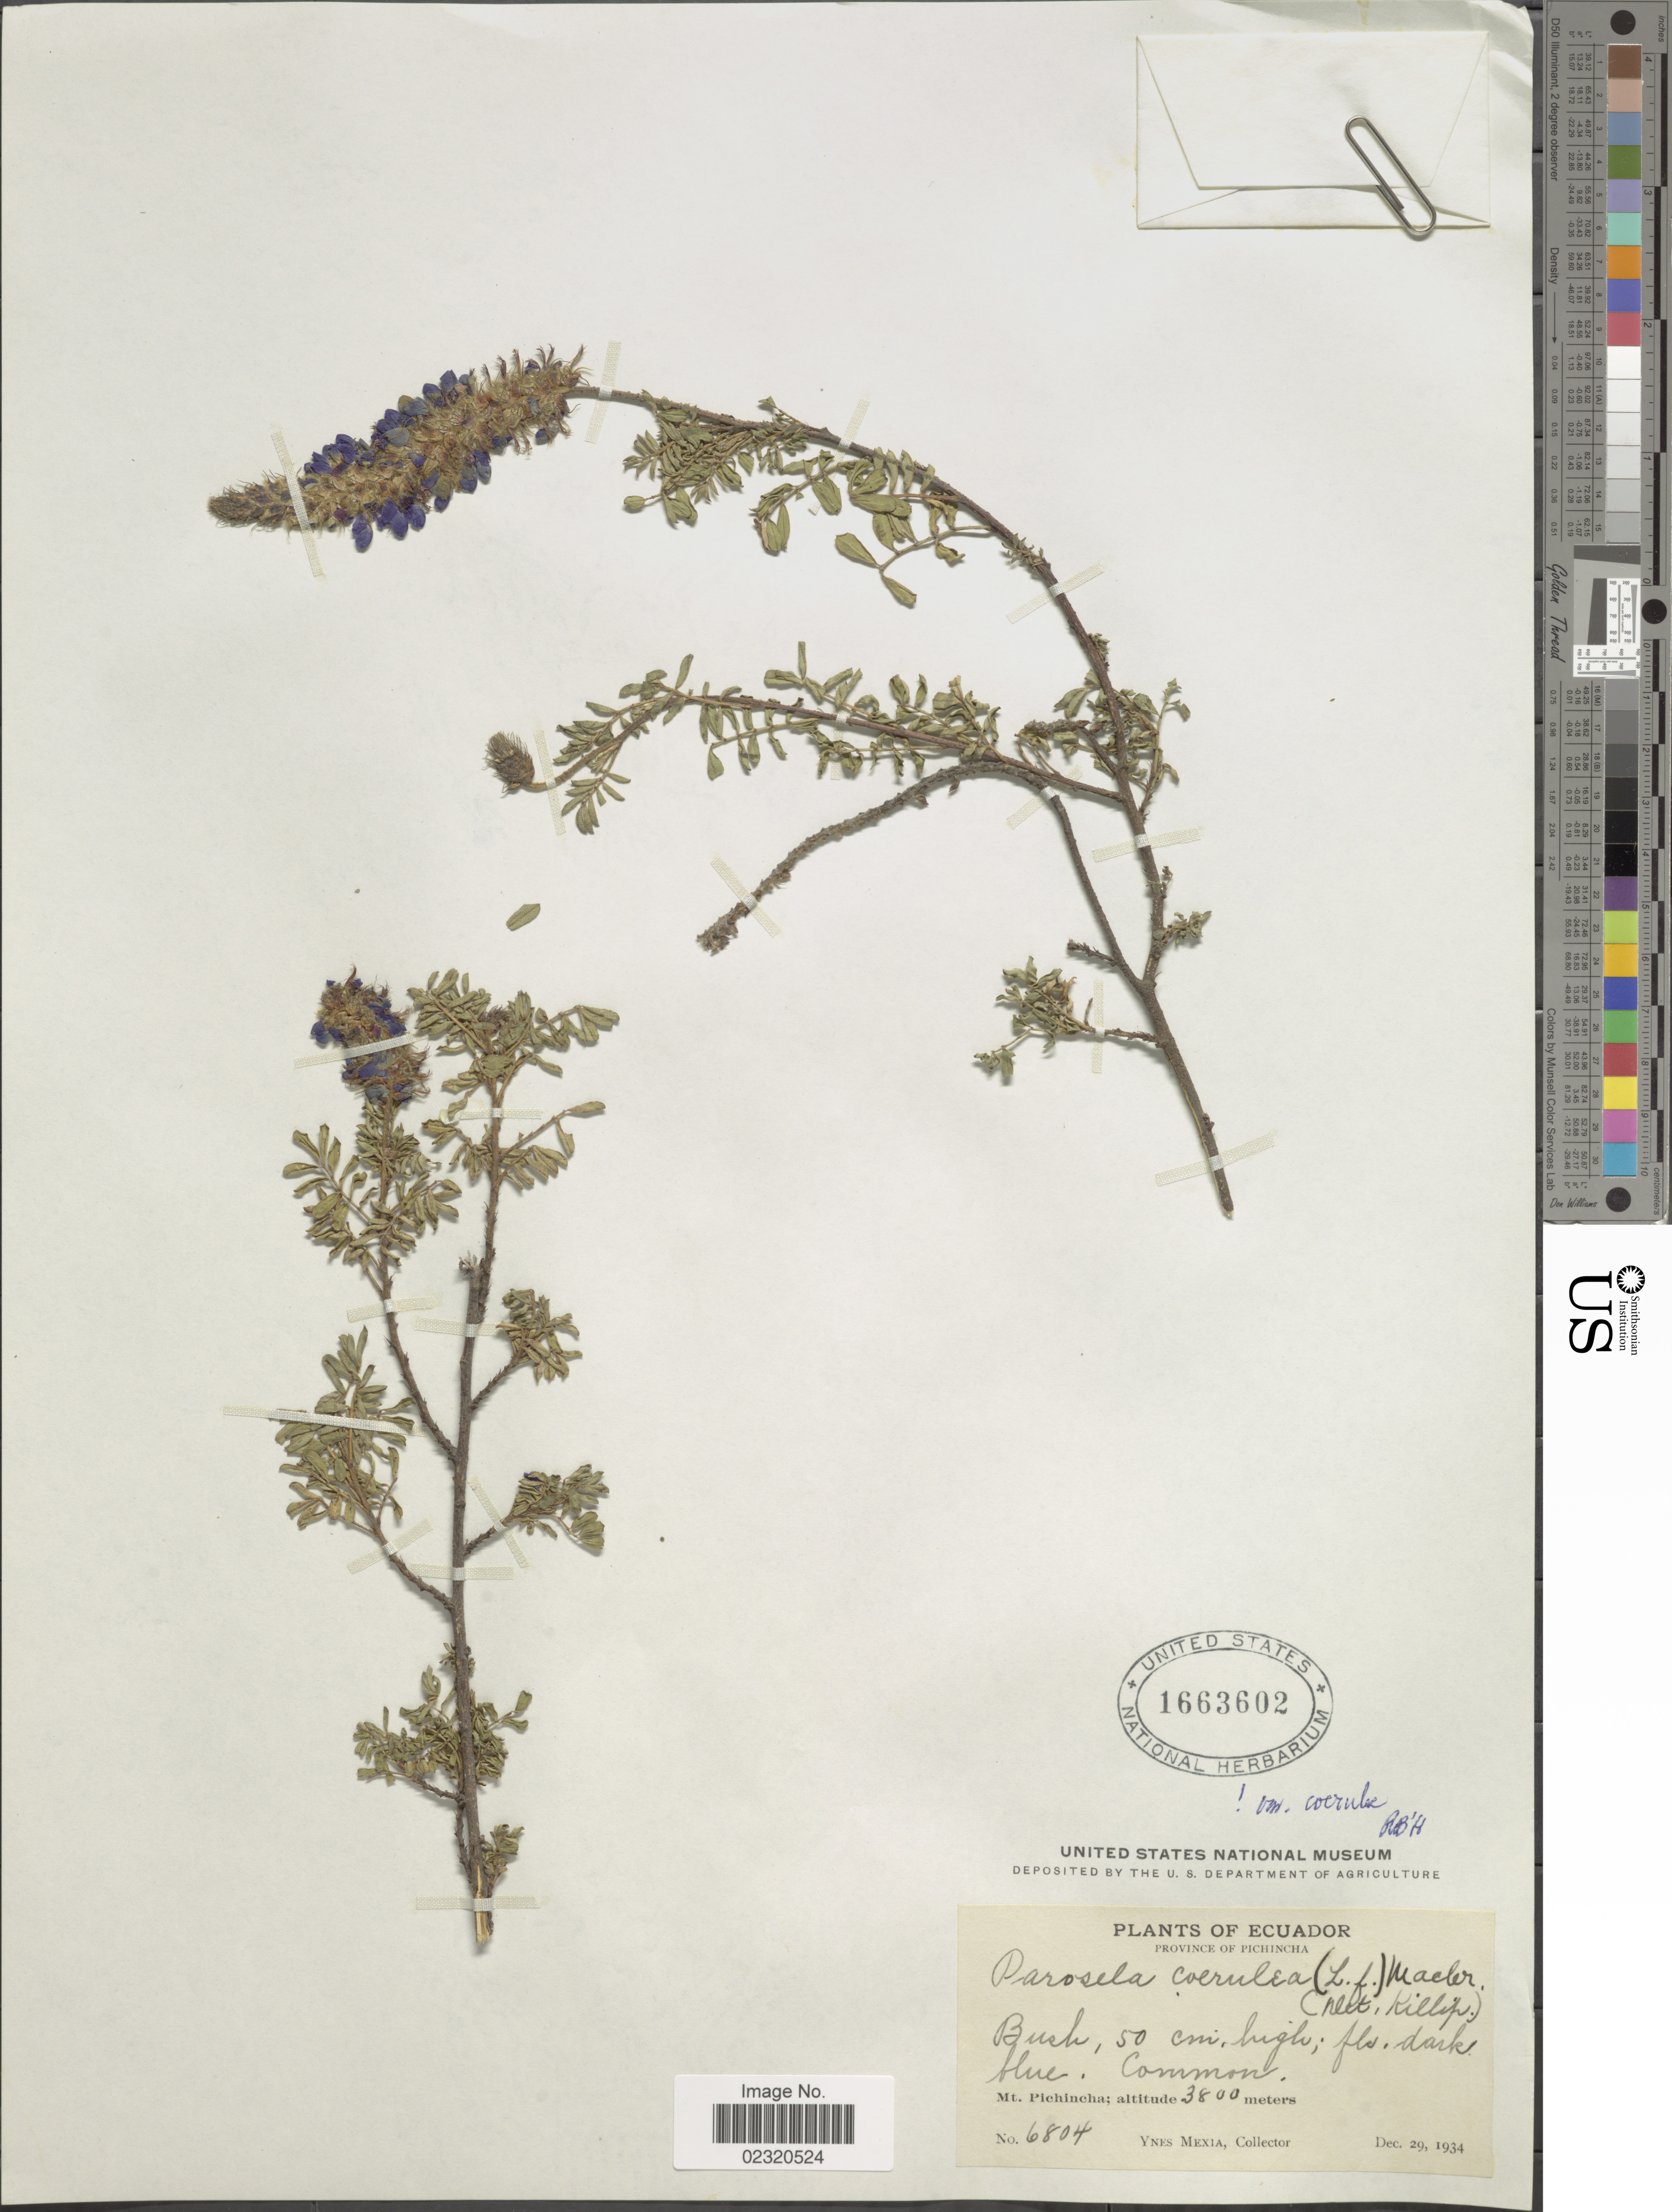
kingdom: Plantae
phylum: Tracheophyta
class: Magnoliopsida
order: Fabales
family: Fabaceae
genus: Dalea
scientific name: Dalea coerulea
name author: (L. f.) Schinz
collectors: Y. Mexia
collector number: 6804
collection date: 1934-11-29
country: Ecuador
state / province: Pichincha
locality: Mr. Pichincha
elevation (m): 3800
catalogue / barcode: US 1663602